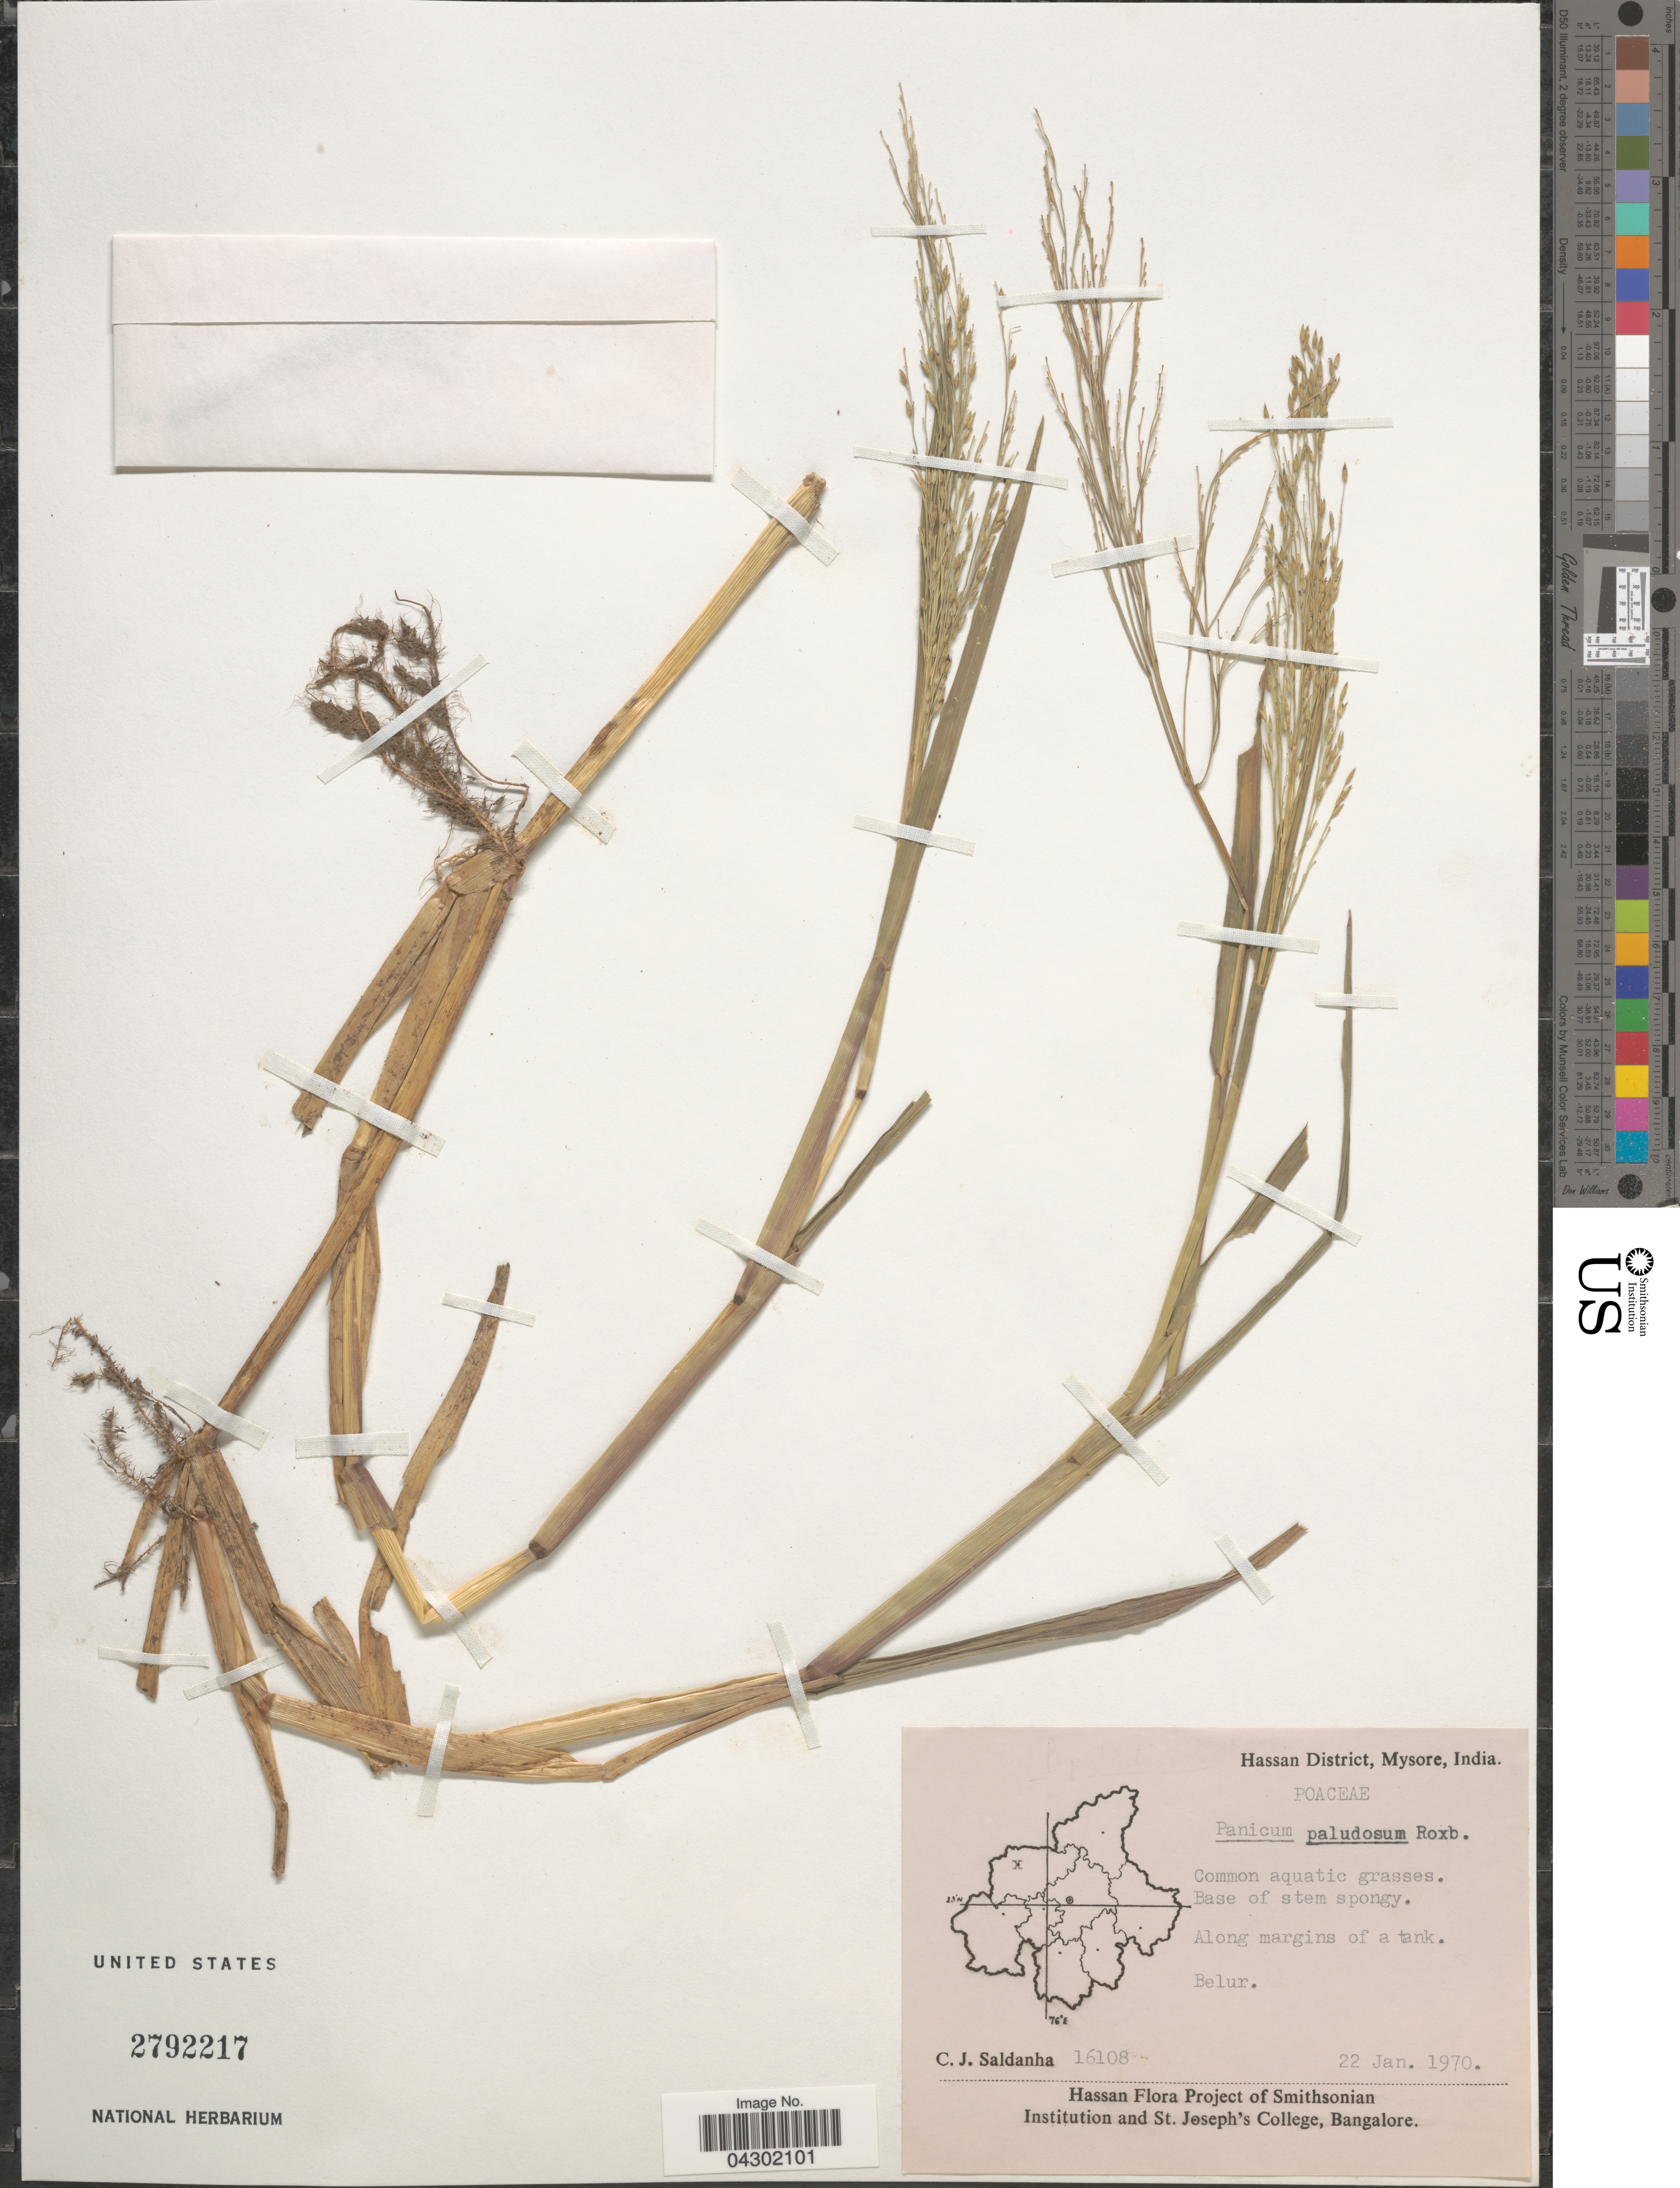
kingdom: Plantae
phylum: Tracheophyta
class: Liliopsida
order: Poales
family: Poaceae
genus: Panicum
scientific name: Panicum paludosum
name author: Roxb.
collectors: C. J. Saldanha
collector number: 16108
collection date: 1970-01-22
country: India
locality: Hassan District, Mysore. Along margins of a tank. Belur.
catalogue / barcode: US 2792217